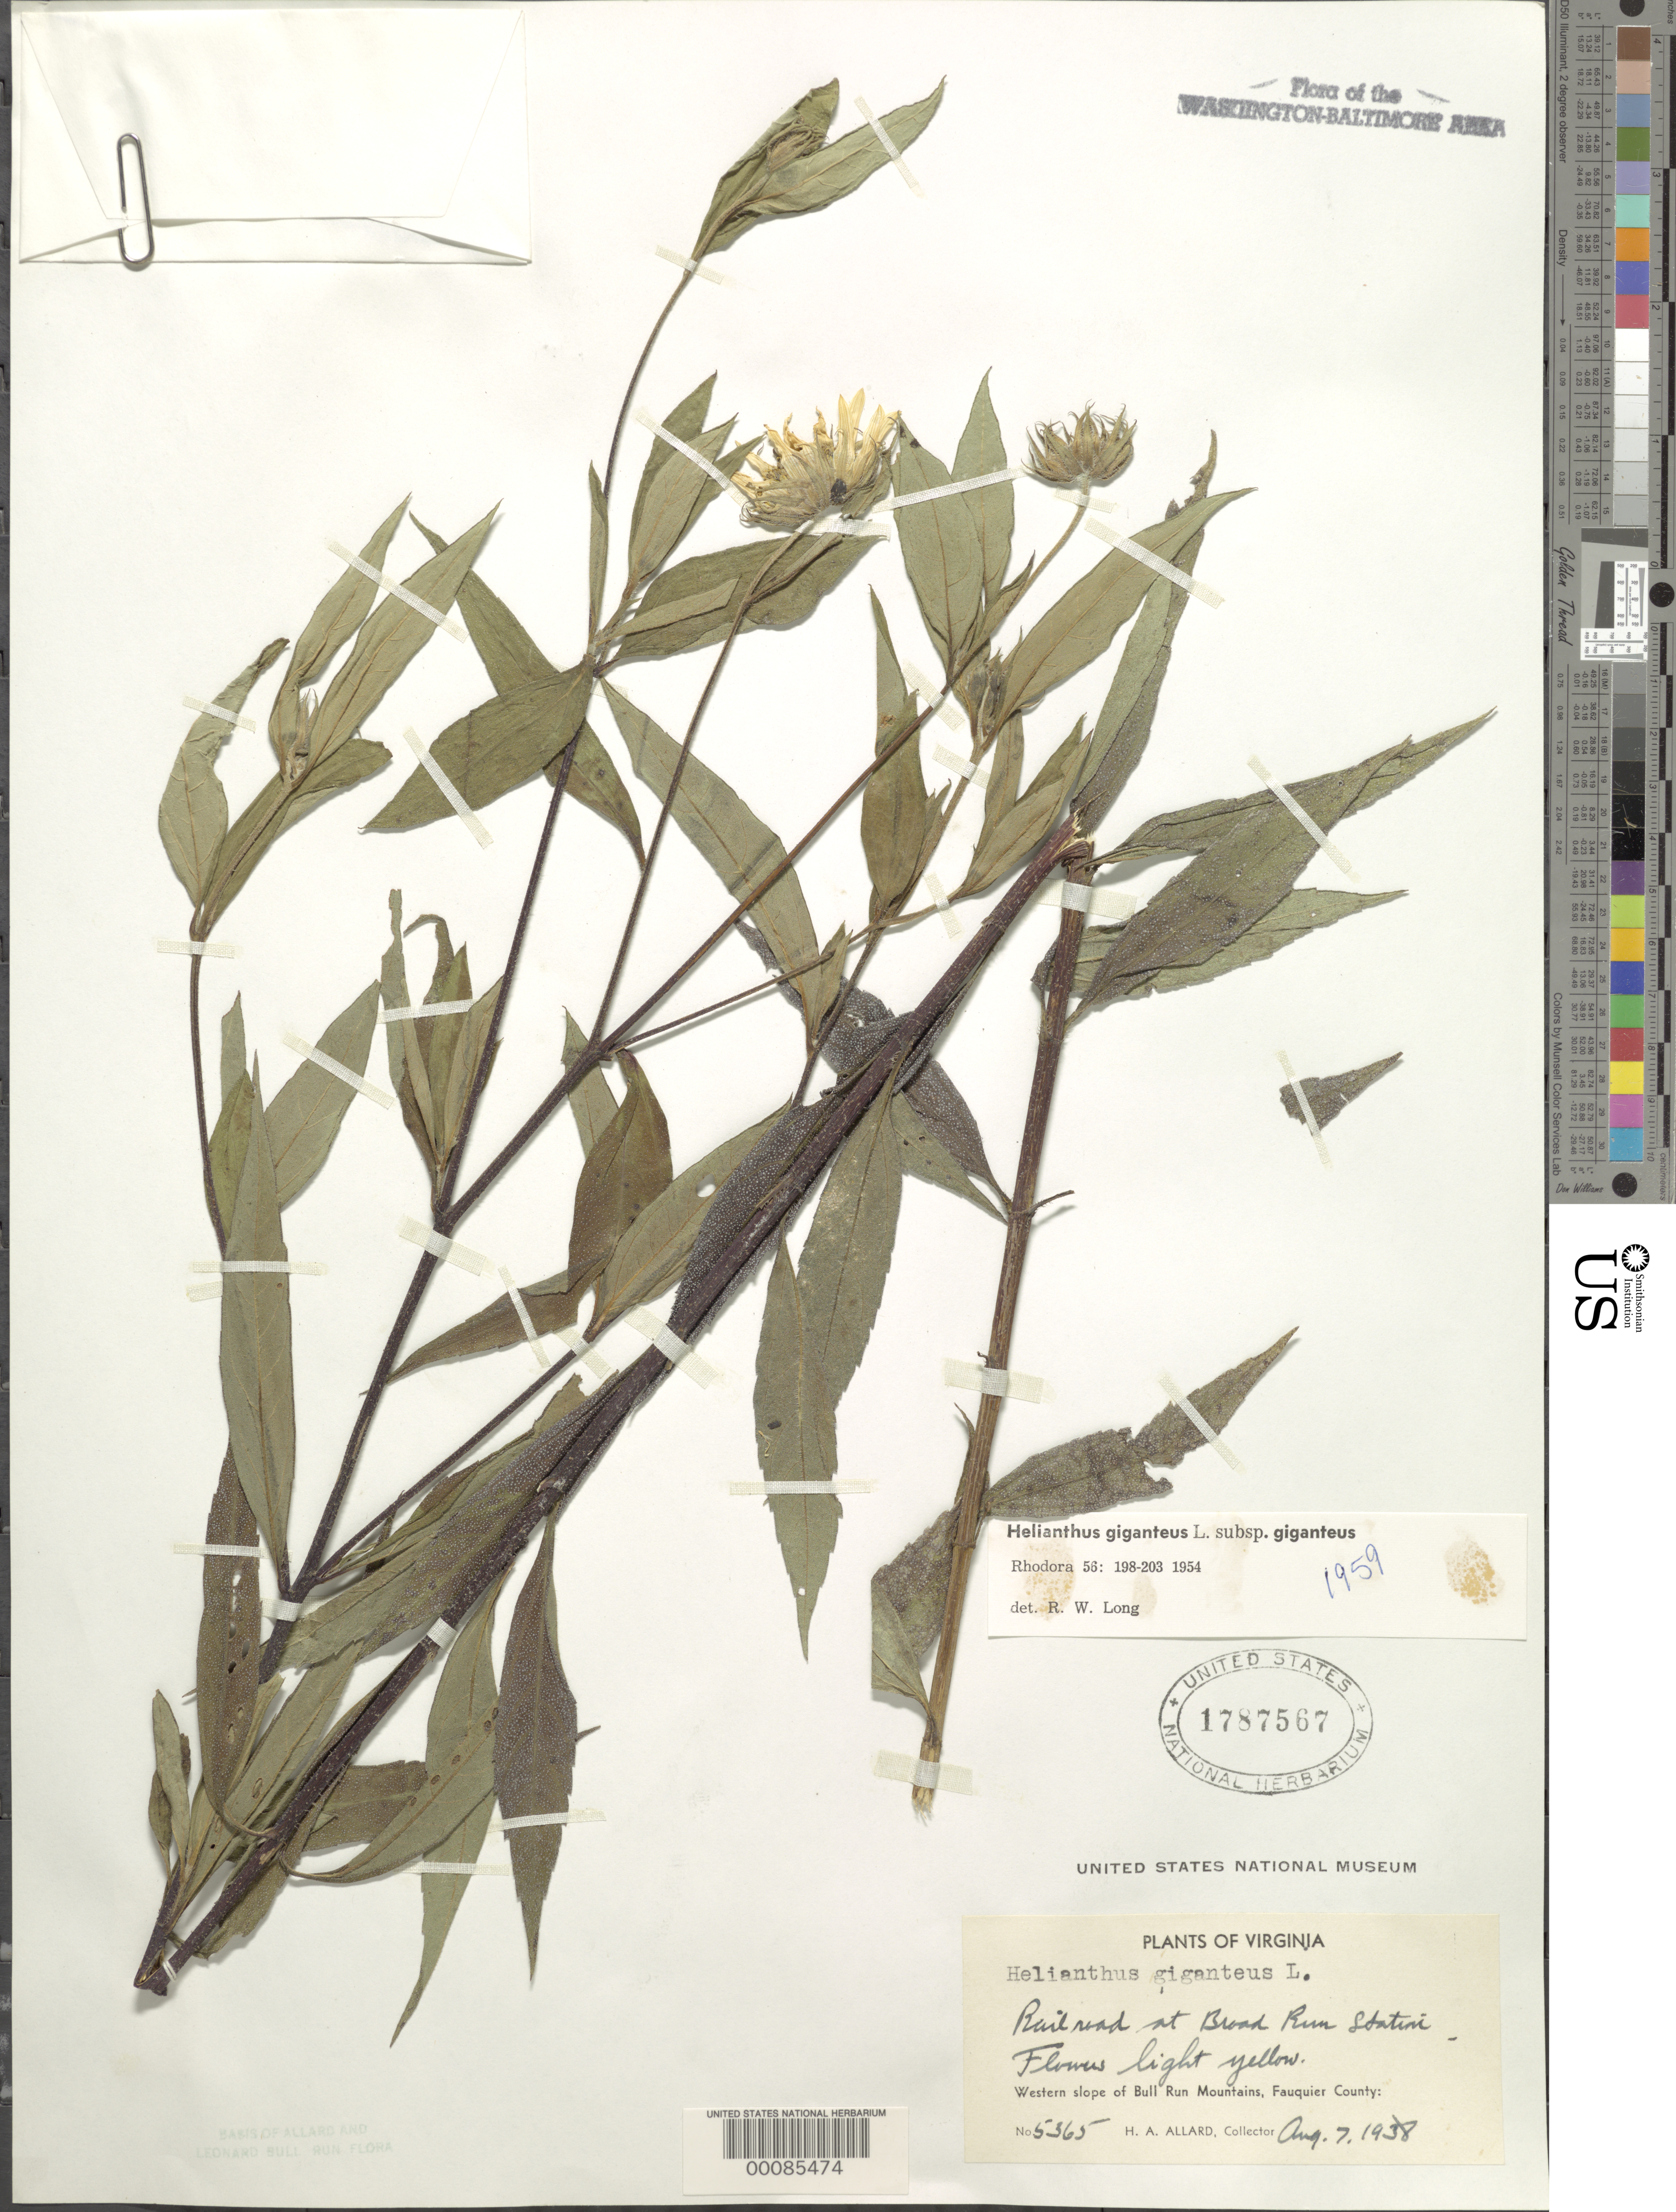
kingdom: Plantae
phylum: Tracheophyta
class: Magnoliopsida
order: Asterales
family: Asteraceae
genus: Helianthus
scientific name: Helianthus giganteus var. giganteus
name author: L.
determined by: Long, R. W.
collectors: H. A. Allard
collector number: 5365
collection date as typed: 07 Aug 1938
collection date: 1938-08-07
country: United States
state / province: Virginia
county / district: Fauquier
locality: Broad Run Station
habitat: Railroad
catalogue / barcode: US 1787567